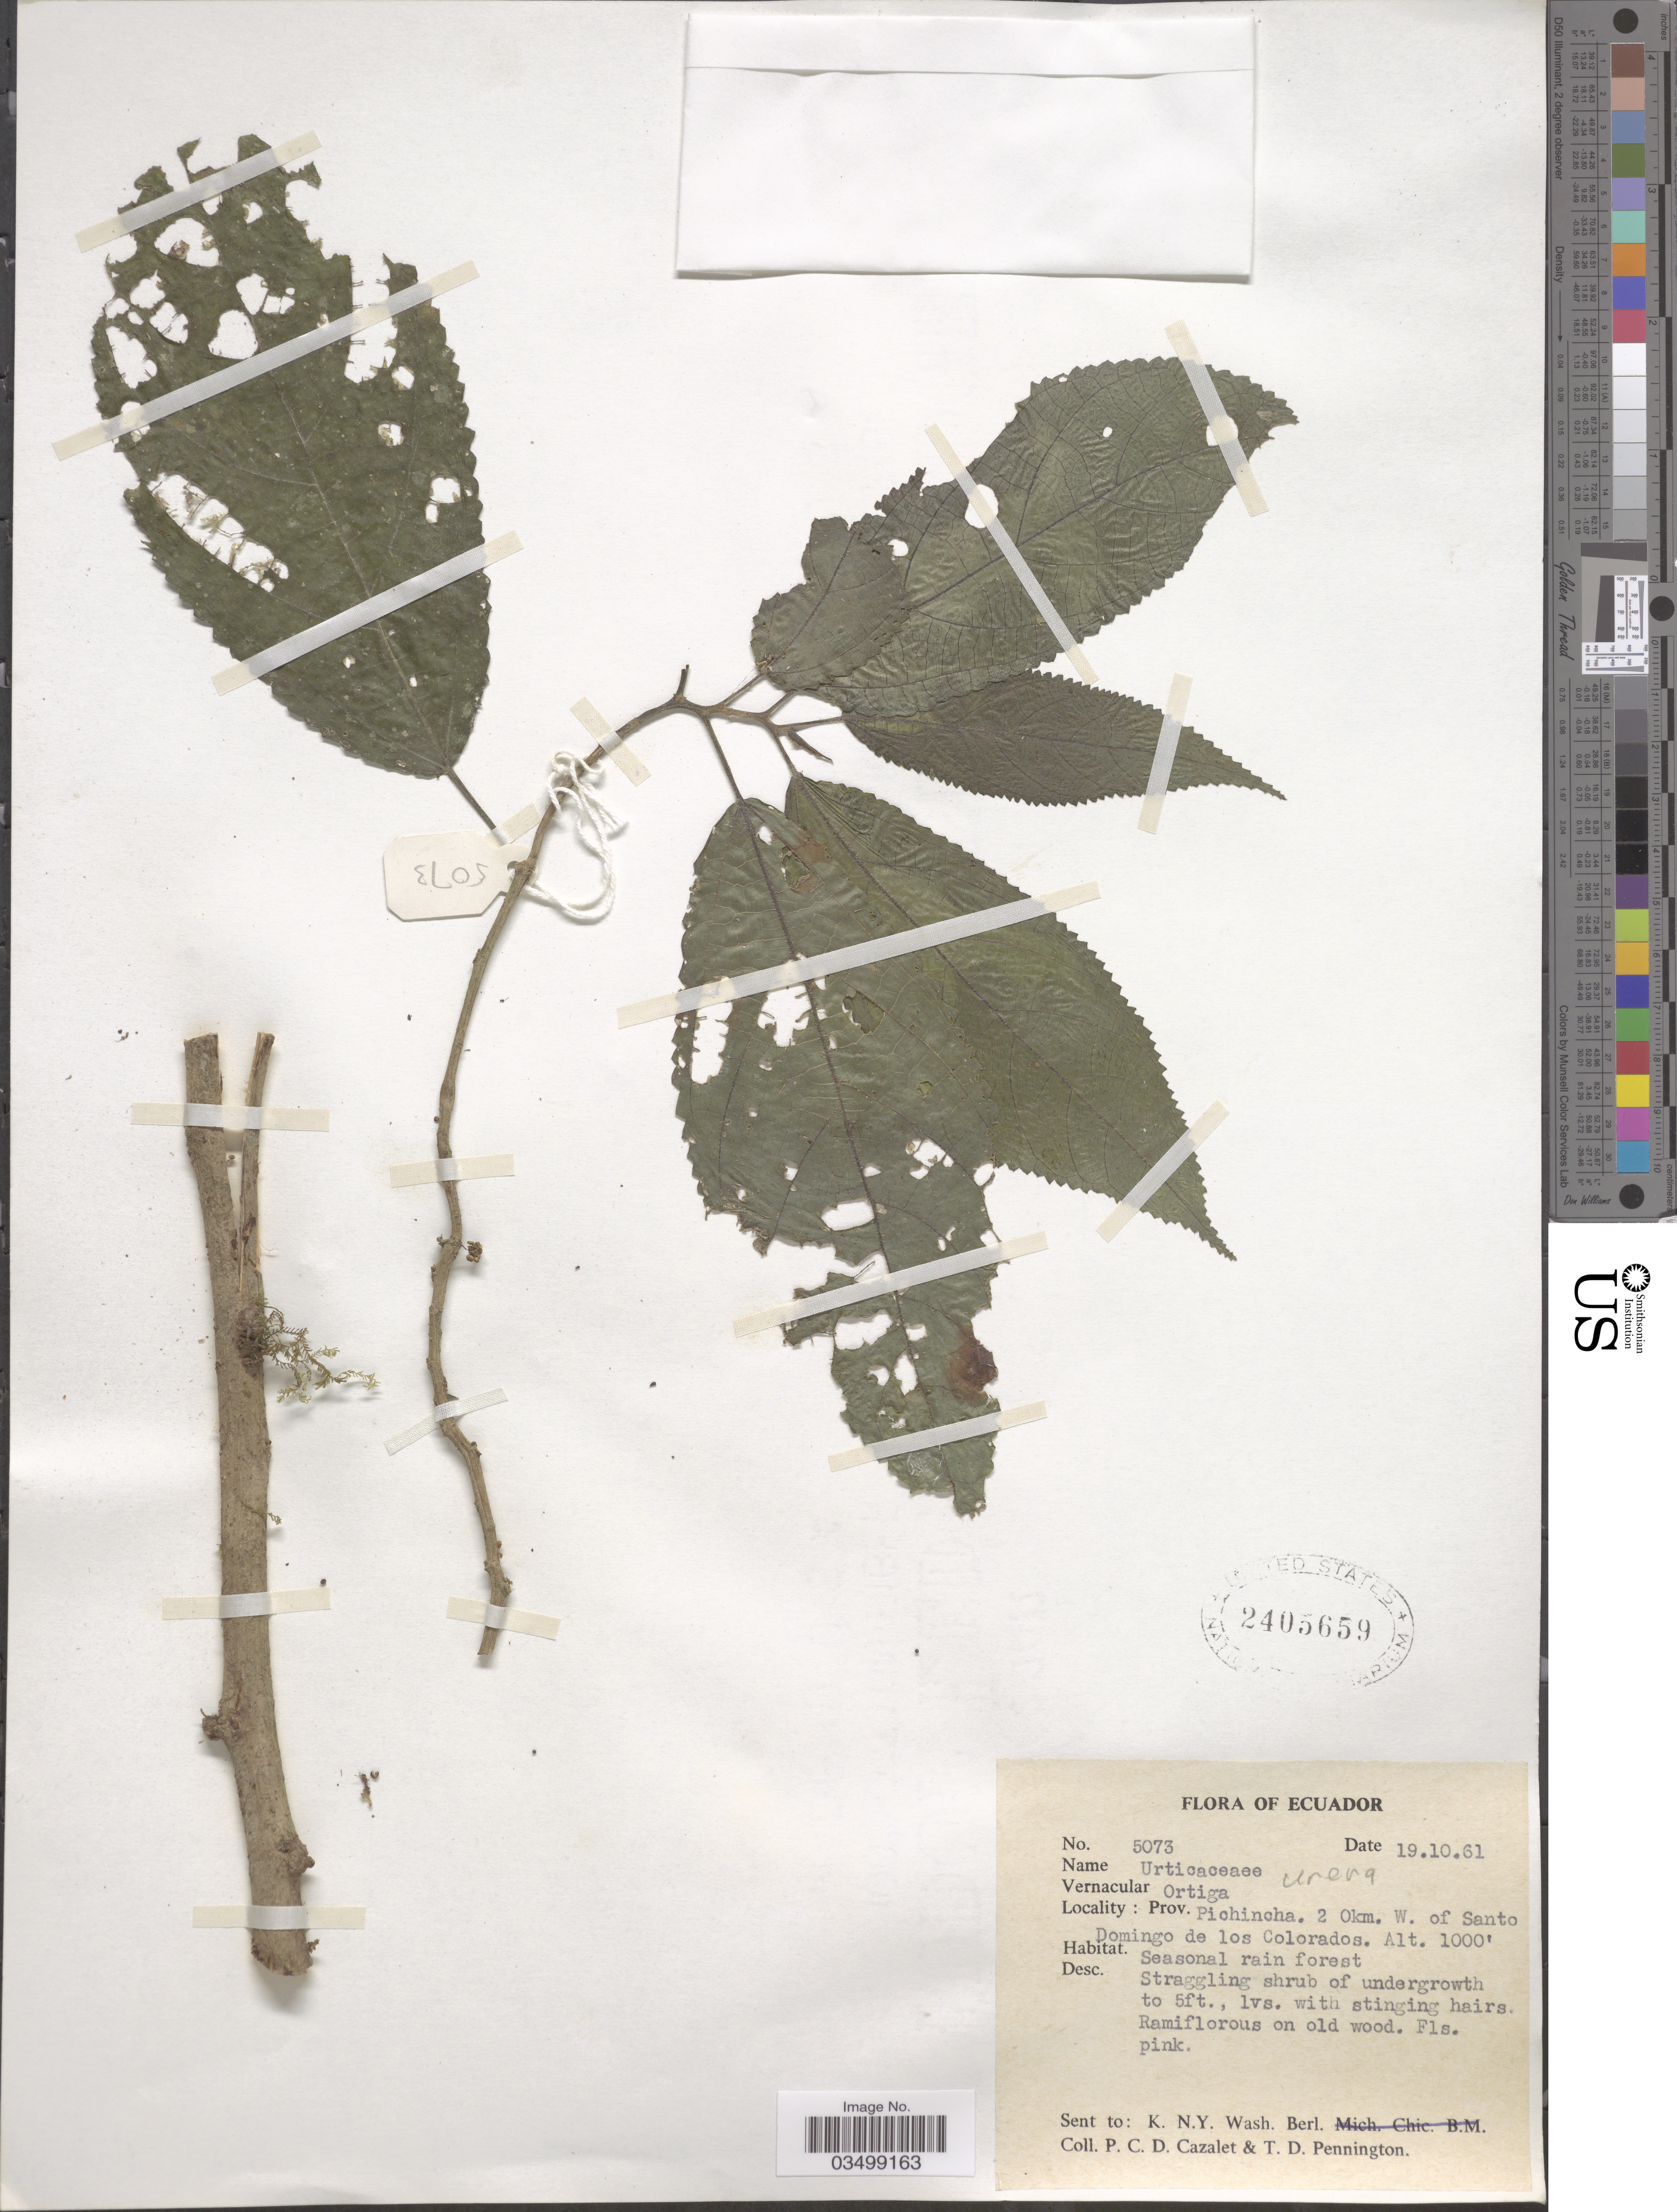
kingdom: Plantae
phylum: Tracheophyta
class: Magnoliopsida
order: Rosales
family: Urticaceae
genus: Urera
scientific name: Urera sp.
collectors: P. C. D. Cazalet & T. D. Pennington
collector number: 5073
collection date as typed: Transcribed d/m/y: 19/10/61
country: Ecuador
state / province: Pichincha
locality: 20 km. W. of Santo Domingo de los Colorados.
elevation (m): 305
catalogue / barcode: US 2405659